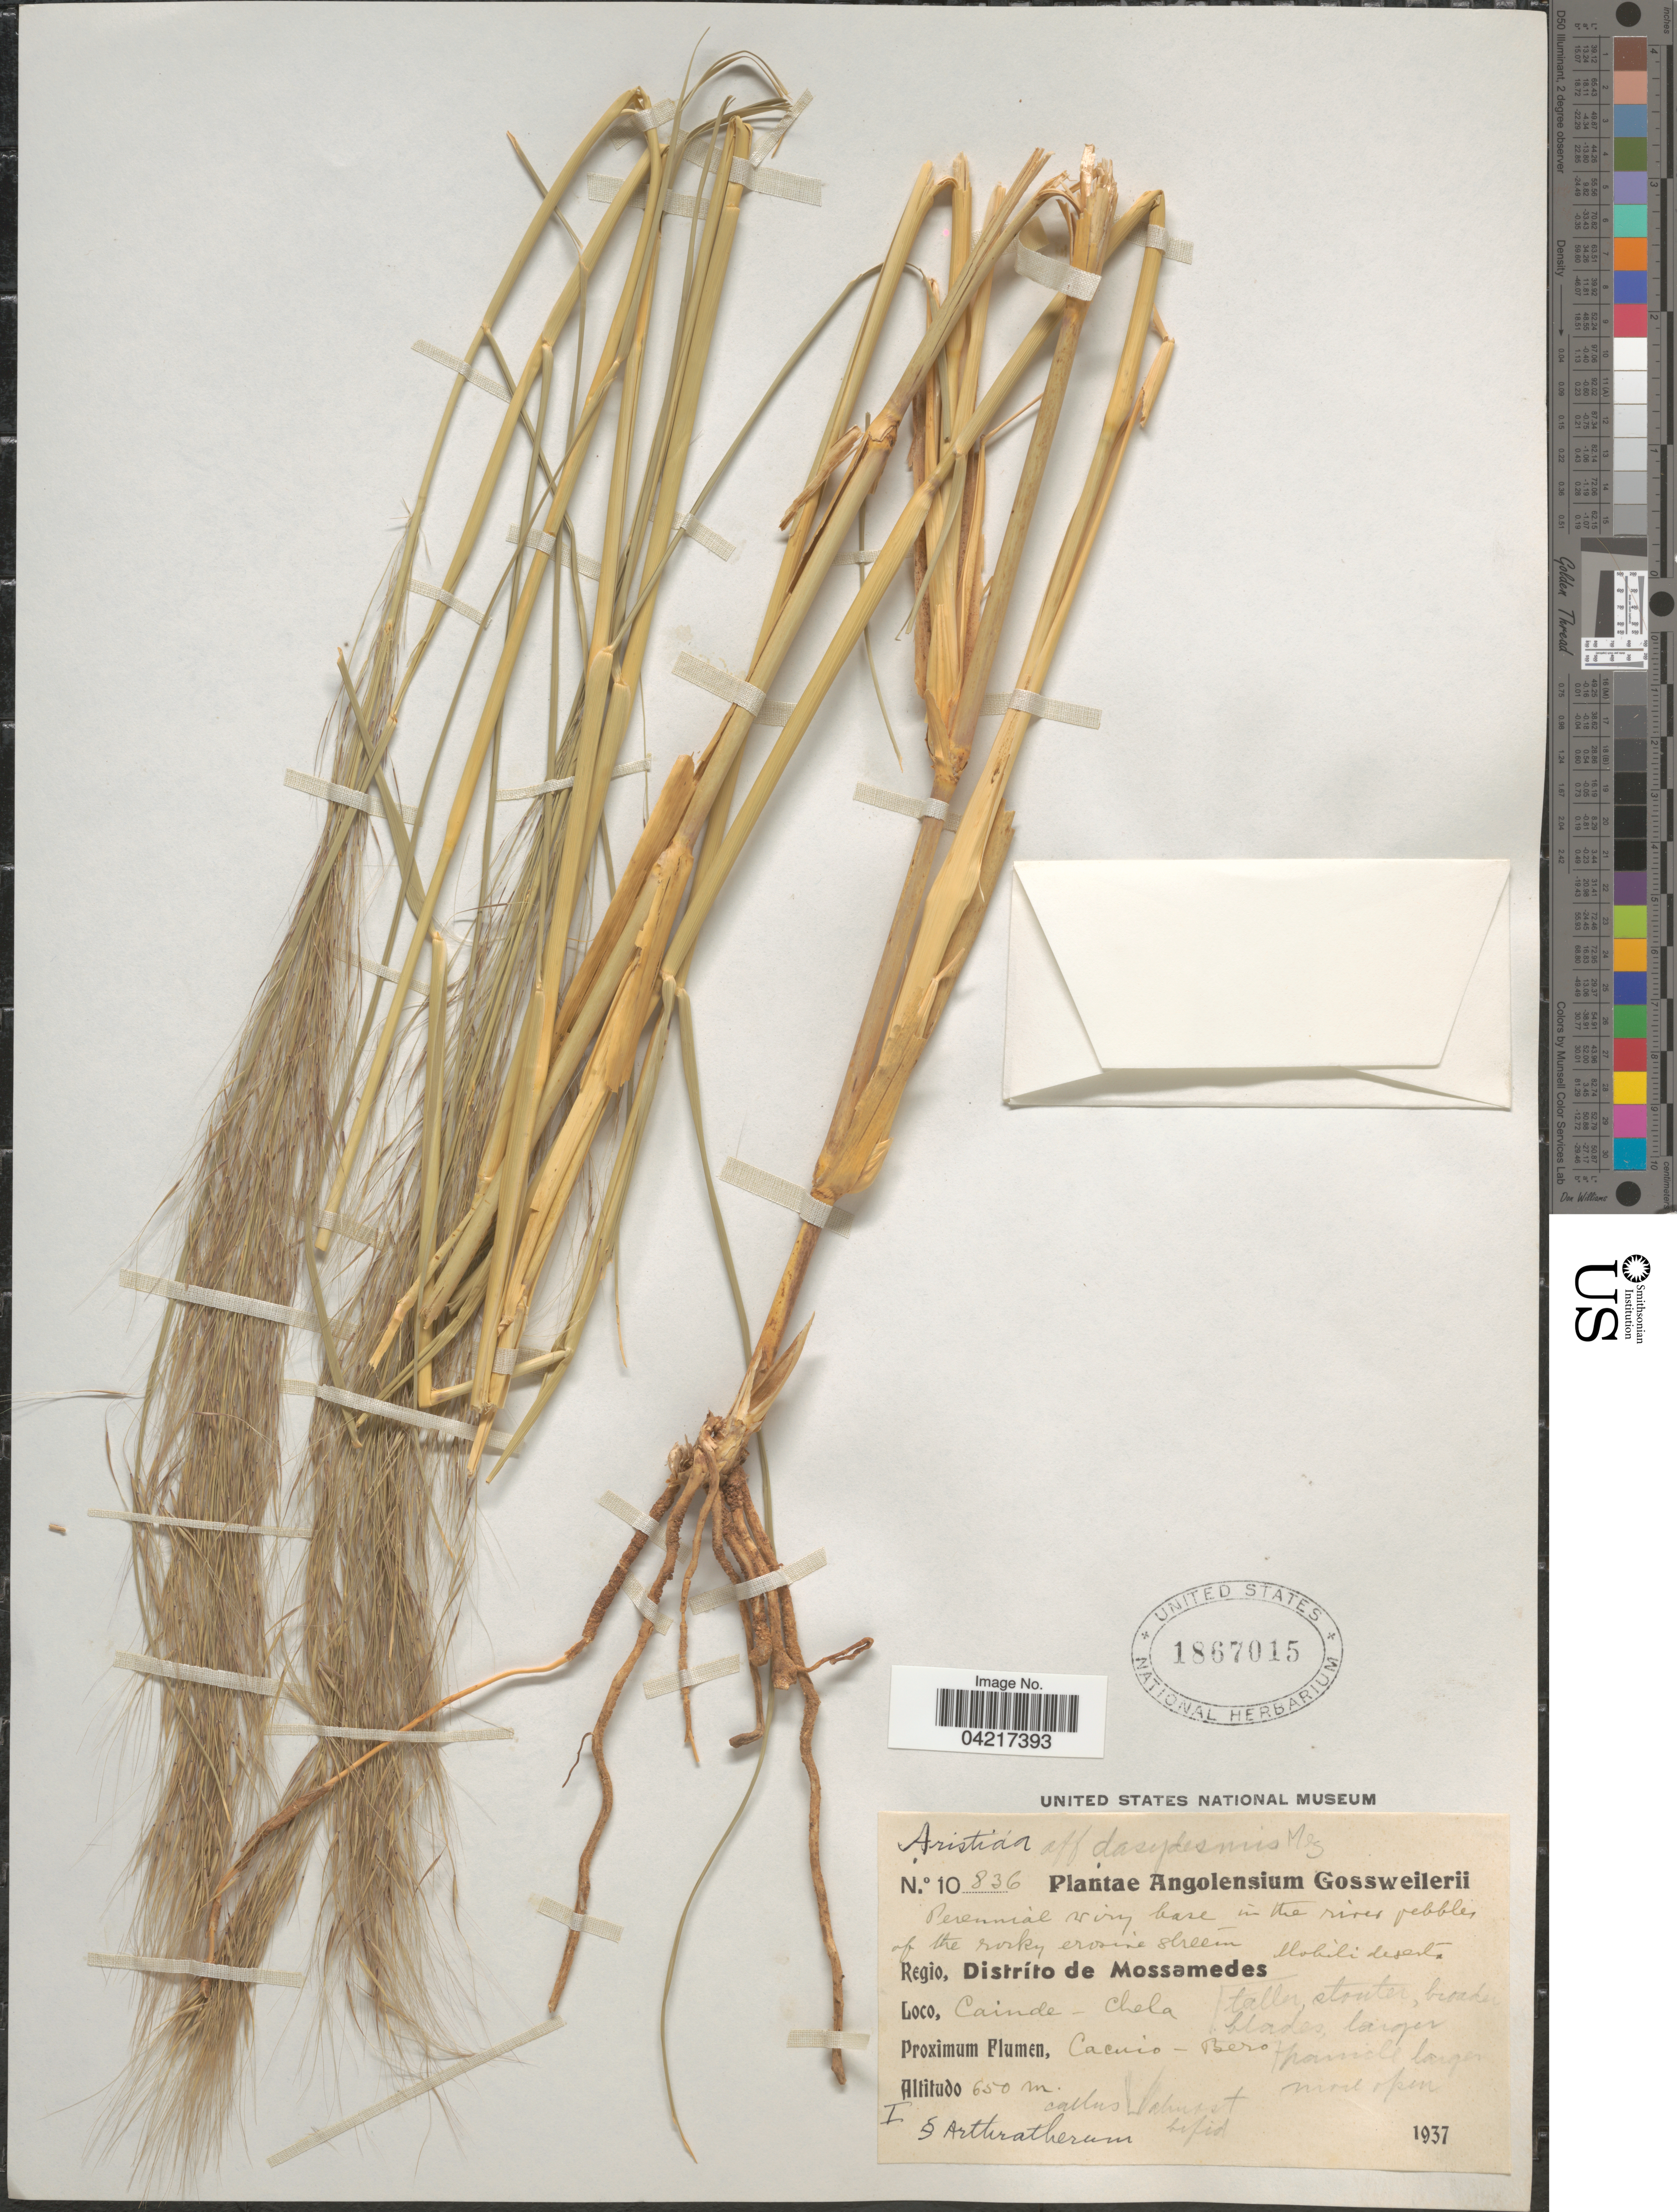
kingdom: Plantae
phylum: Tracheophyta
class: Liliopsida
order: Poales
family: Poaceae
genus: Aristida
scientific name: Aristida dasydesmis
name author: Mez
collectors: -. Gossweiler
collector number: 10836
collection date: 1937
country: Angola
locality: Regio, Distríto de Mossemedes. Cainde-Chela. Proximum Flumen, Cacuio - Bero.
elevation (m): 650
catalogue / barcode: US 1867015